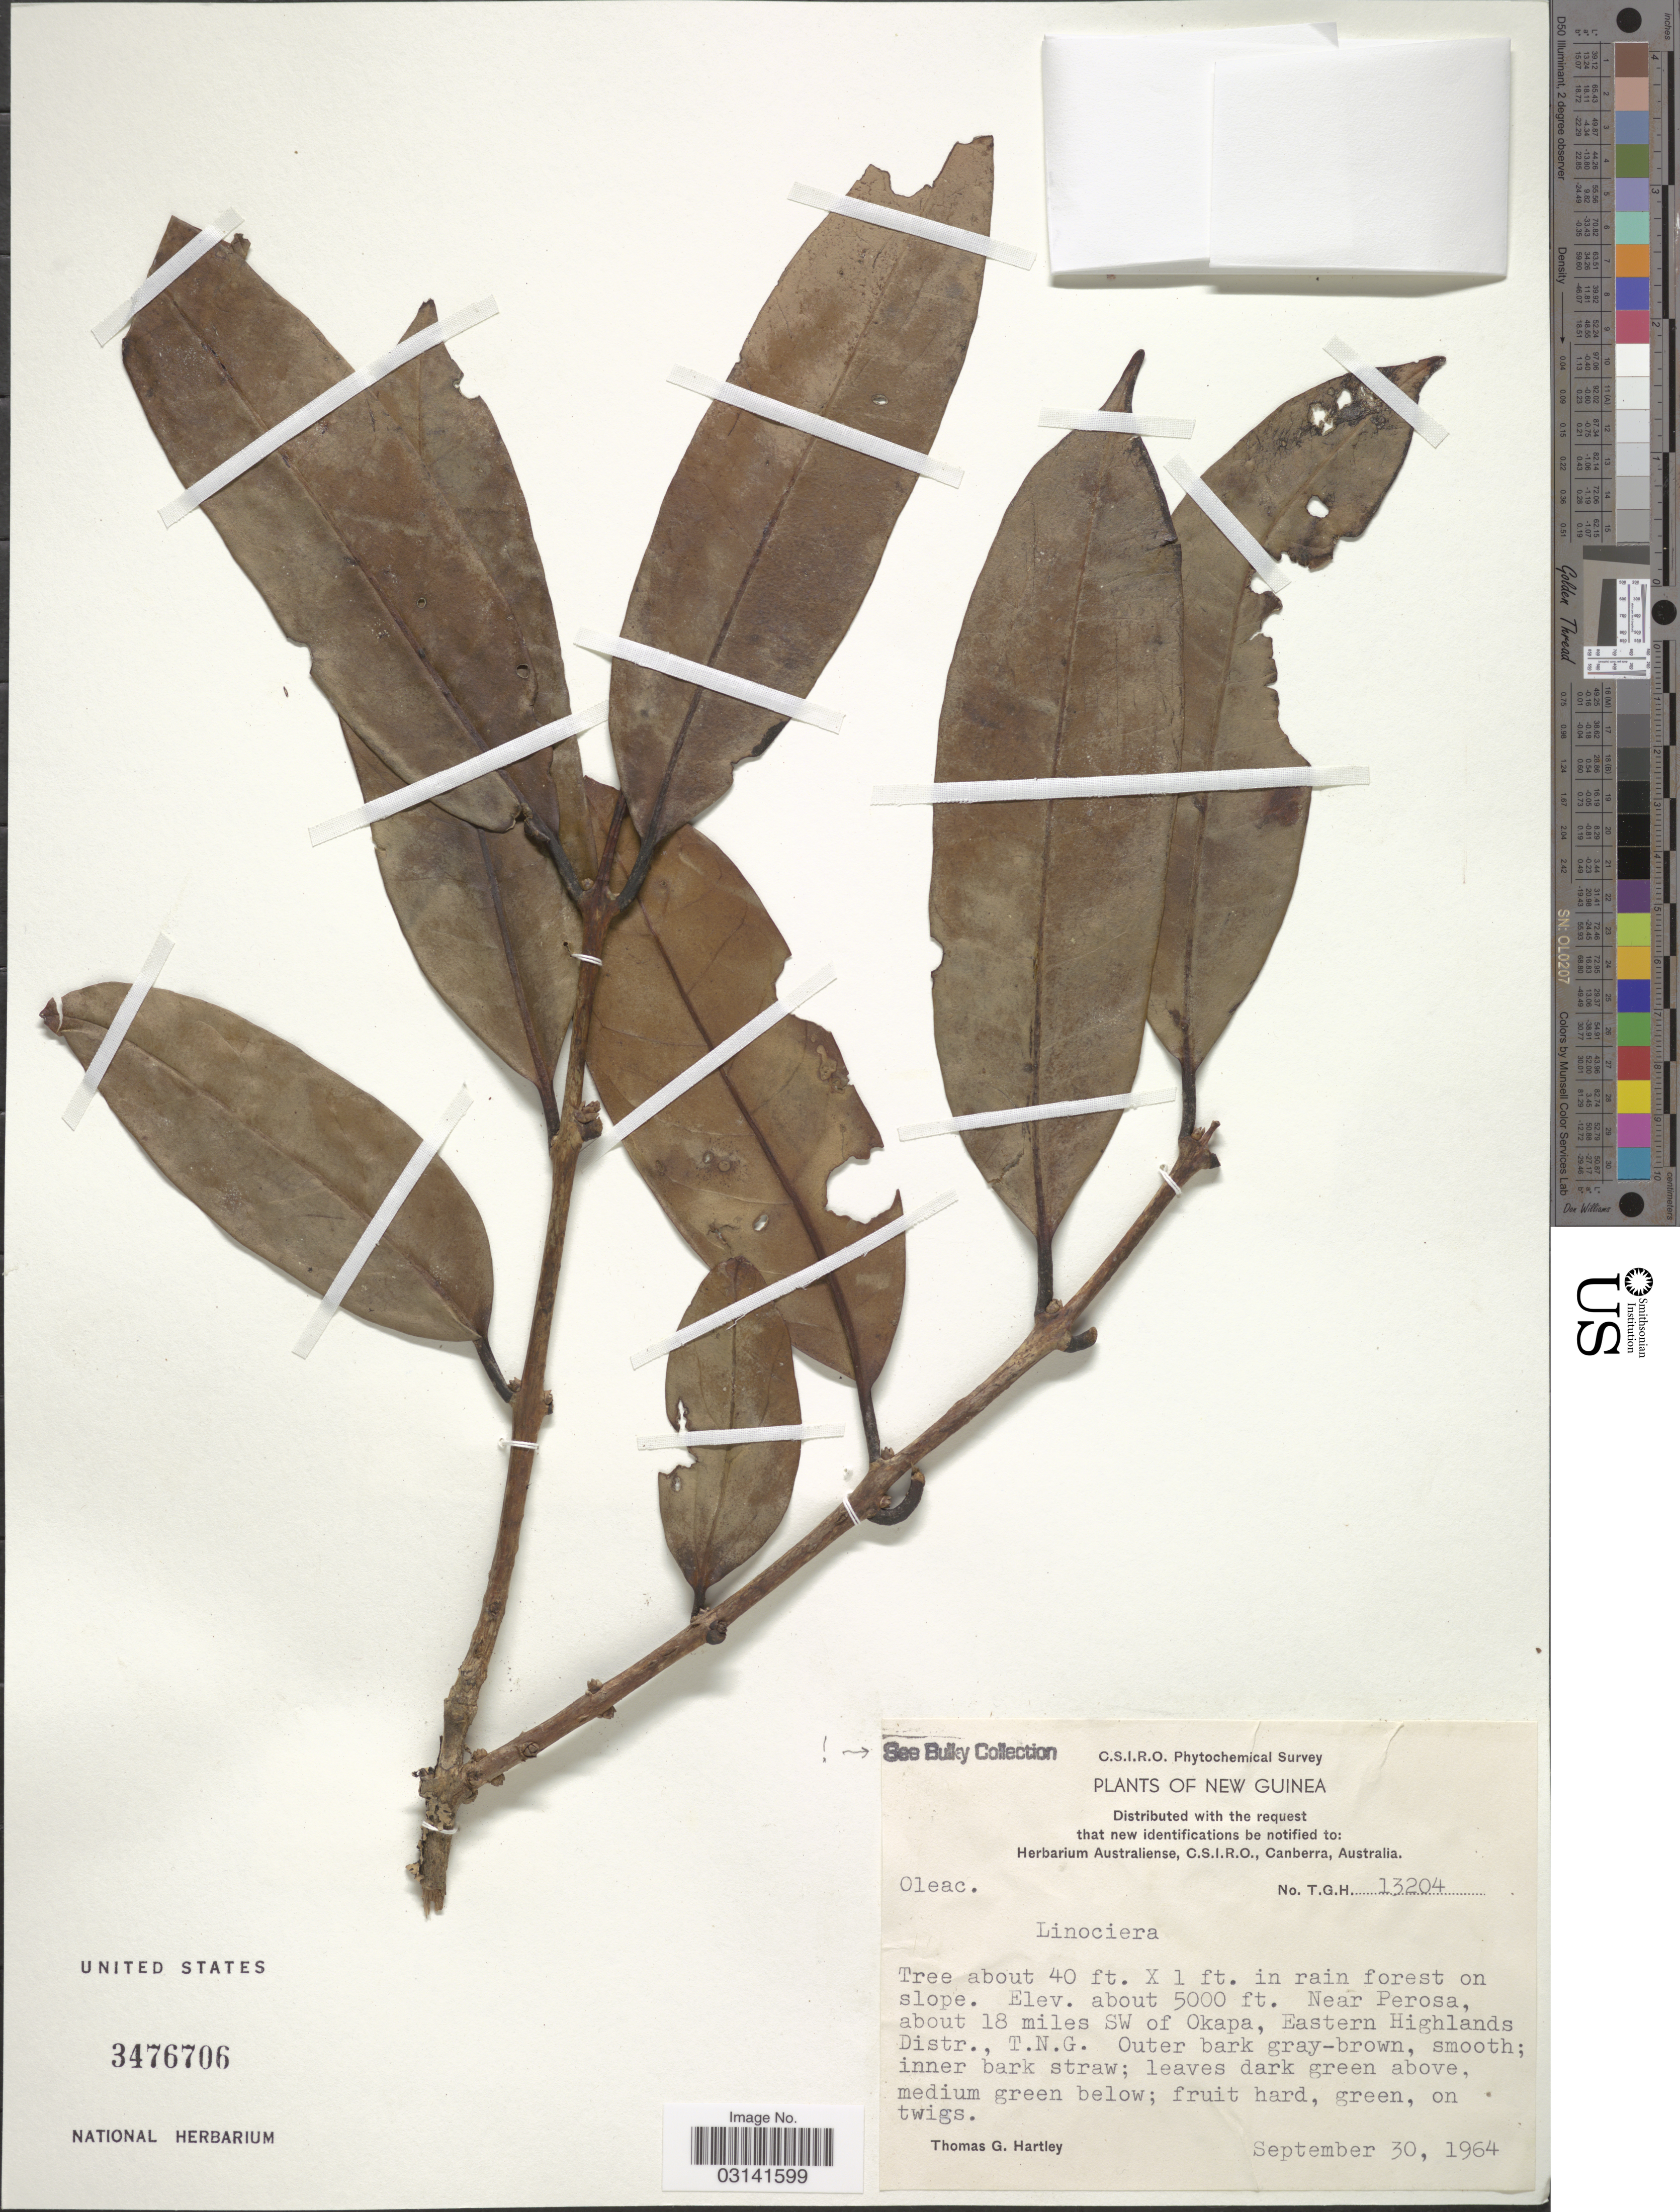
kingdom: Plantae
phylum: Tracheophyta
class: Magnoliopsida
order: Lamiales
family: Oleaceae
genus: Linociera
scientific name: Linociera sp.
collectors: T. G. Hartley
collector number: T.G.H.13204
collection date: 1964-09-30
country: Papua New Guinea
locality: New Guinea. Near Perosa, about 18 miles SW of Okapa, Eastern Highlands Distr., T.N.G.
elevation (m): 1524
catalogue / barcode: US 3476706